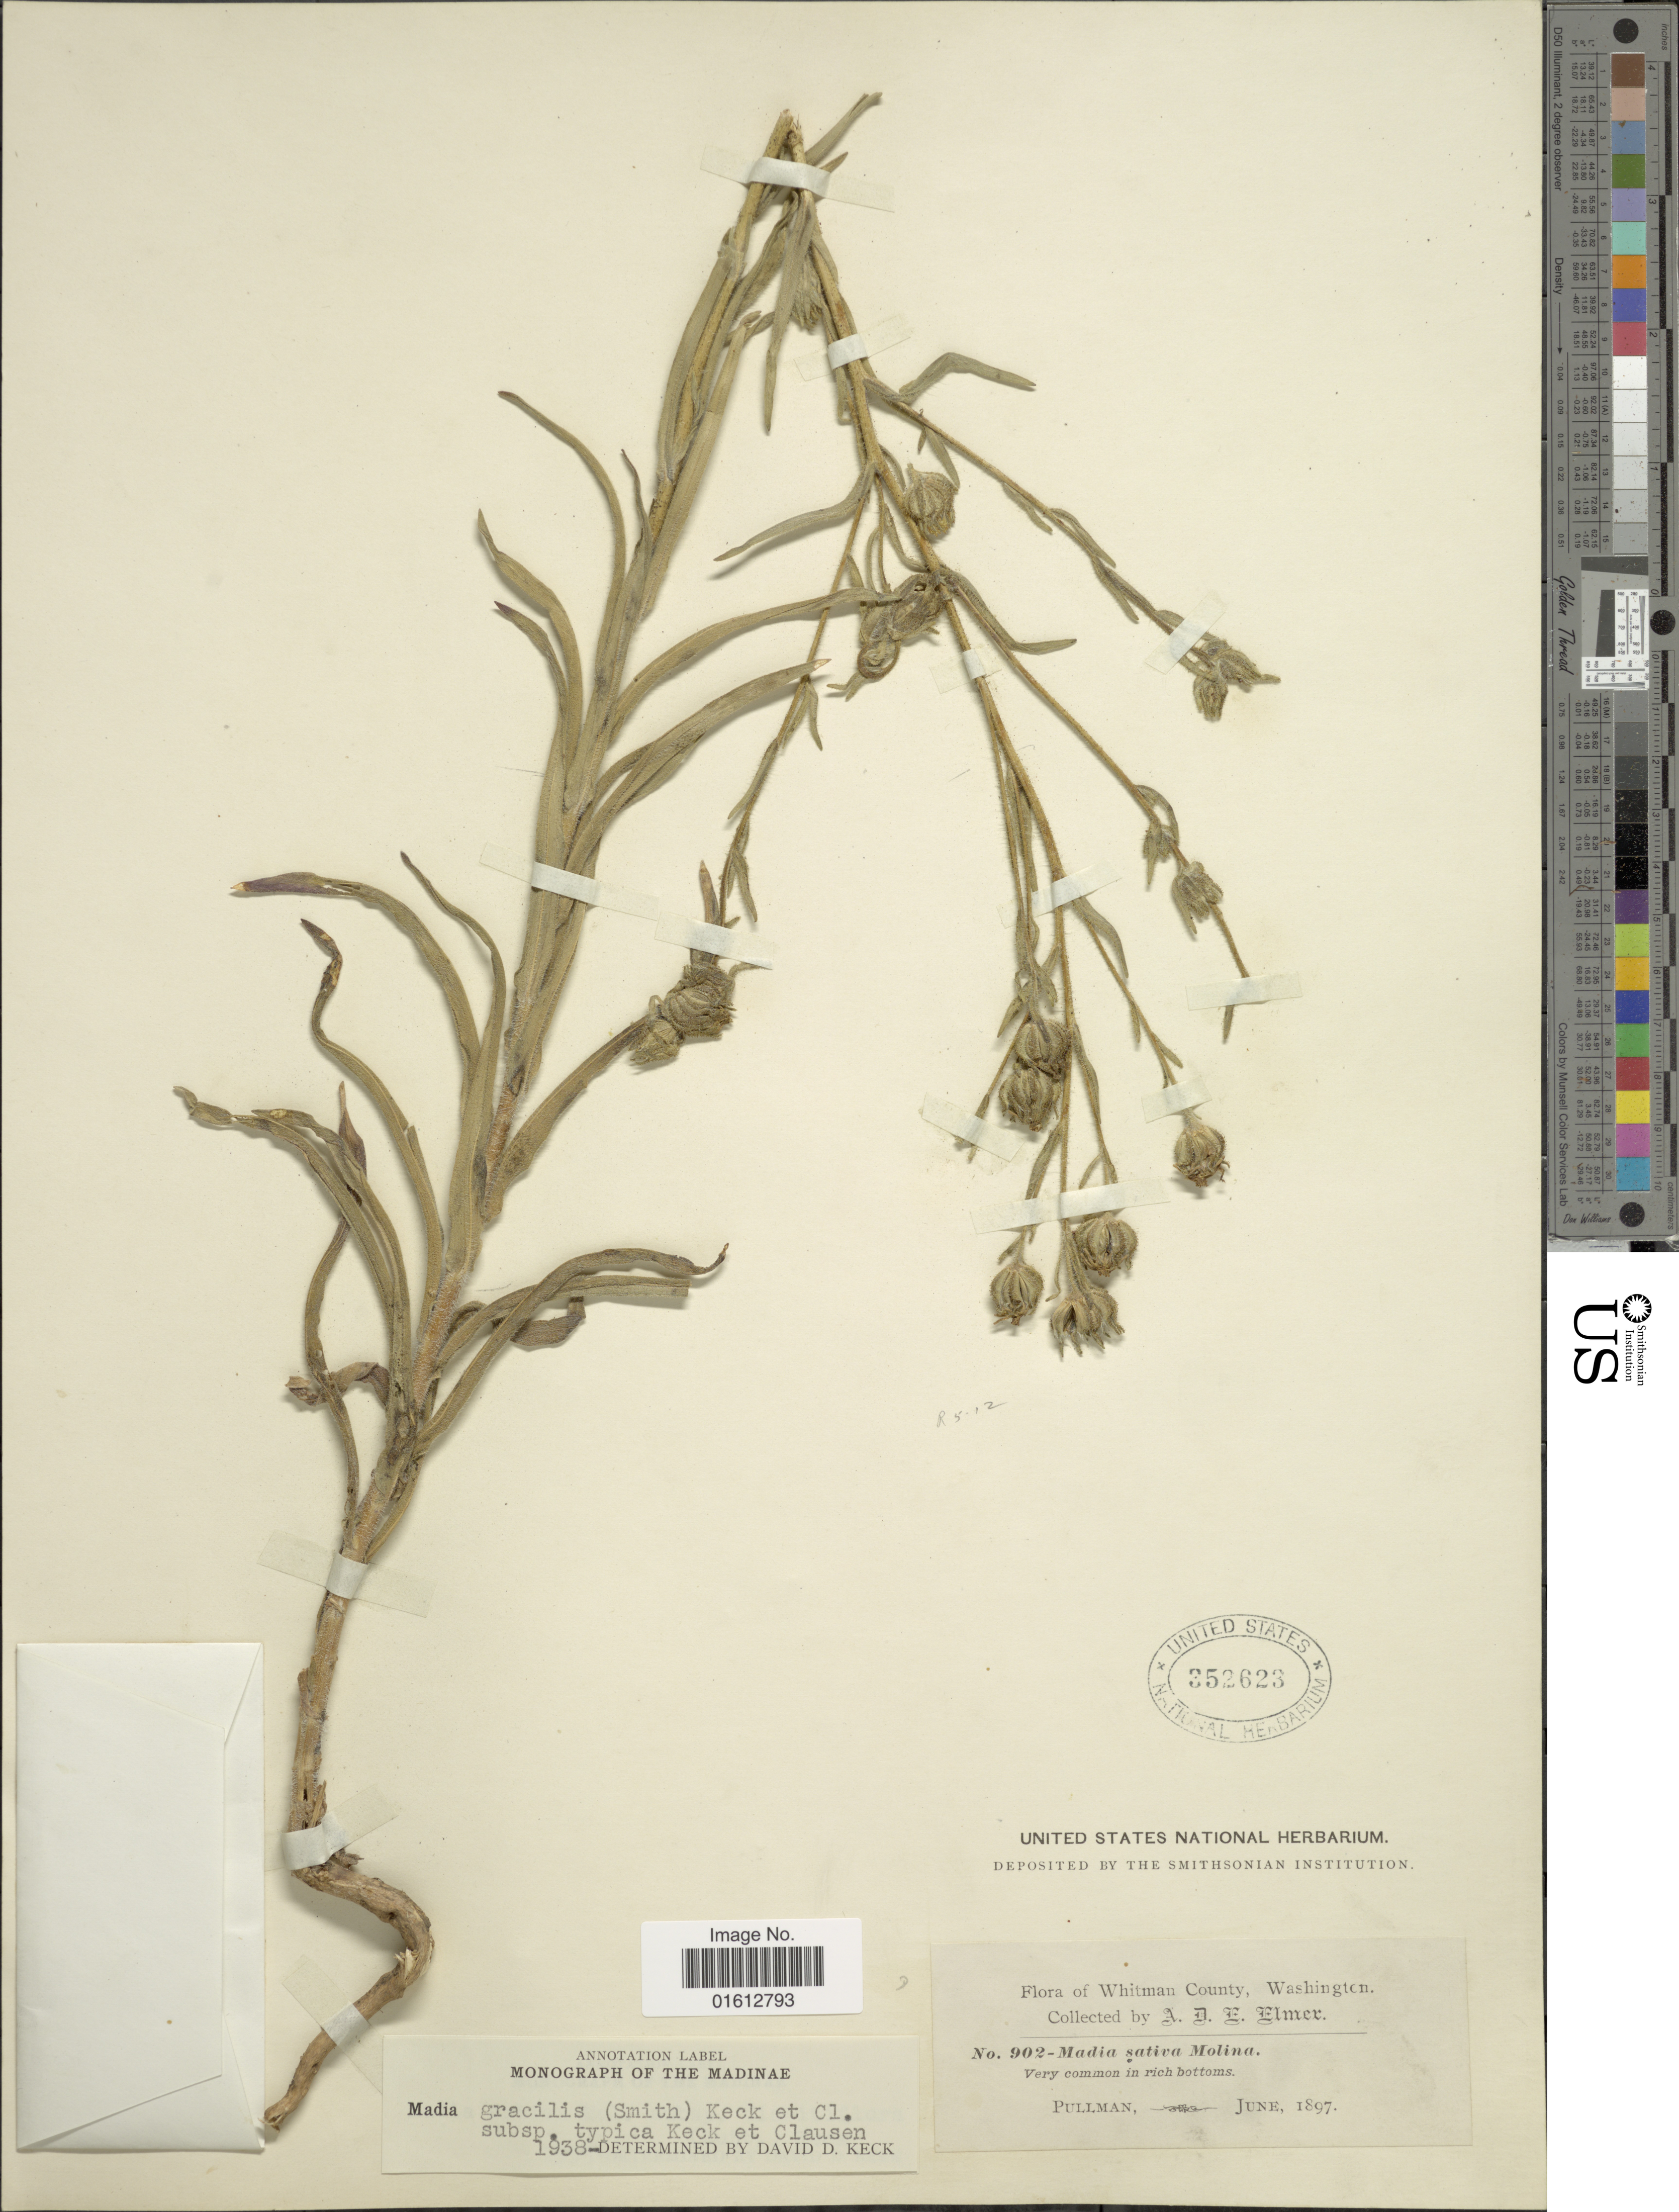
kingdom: Plantae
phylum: Tracheophyta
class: Magnoliopsida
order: Asterales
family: Asteraceae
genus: Madia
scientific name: Madia gracilis subsp. gracilis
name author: (Sm.) D.D. Keck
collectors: A. D. E. Elmer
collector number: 902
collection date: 1897-06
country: United States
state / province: Washington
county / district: Whitman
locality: Whitman County, Washington, Pullman.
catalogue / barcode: US 352623